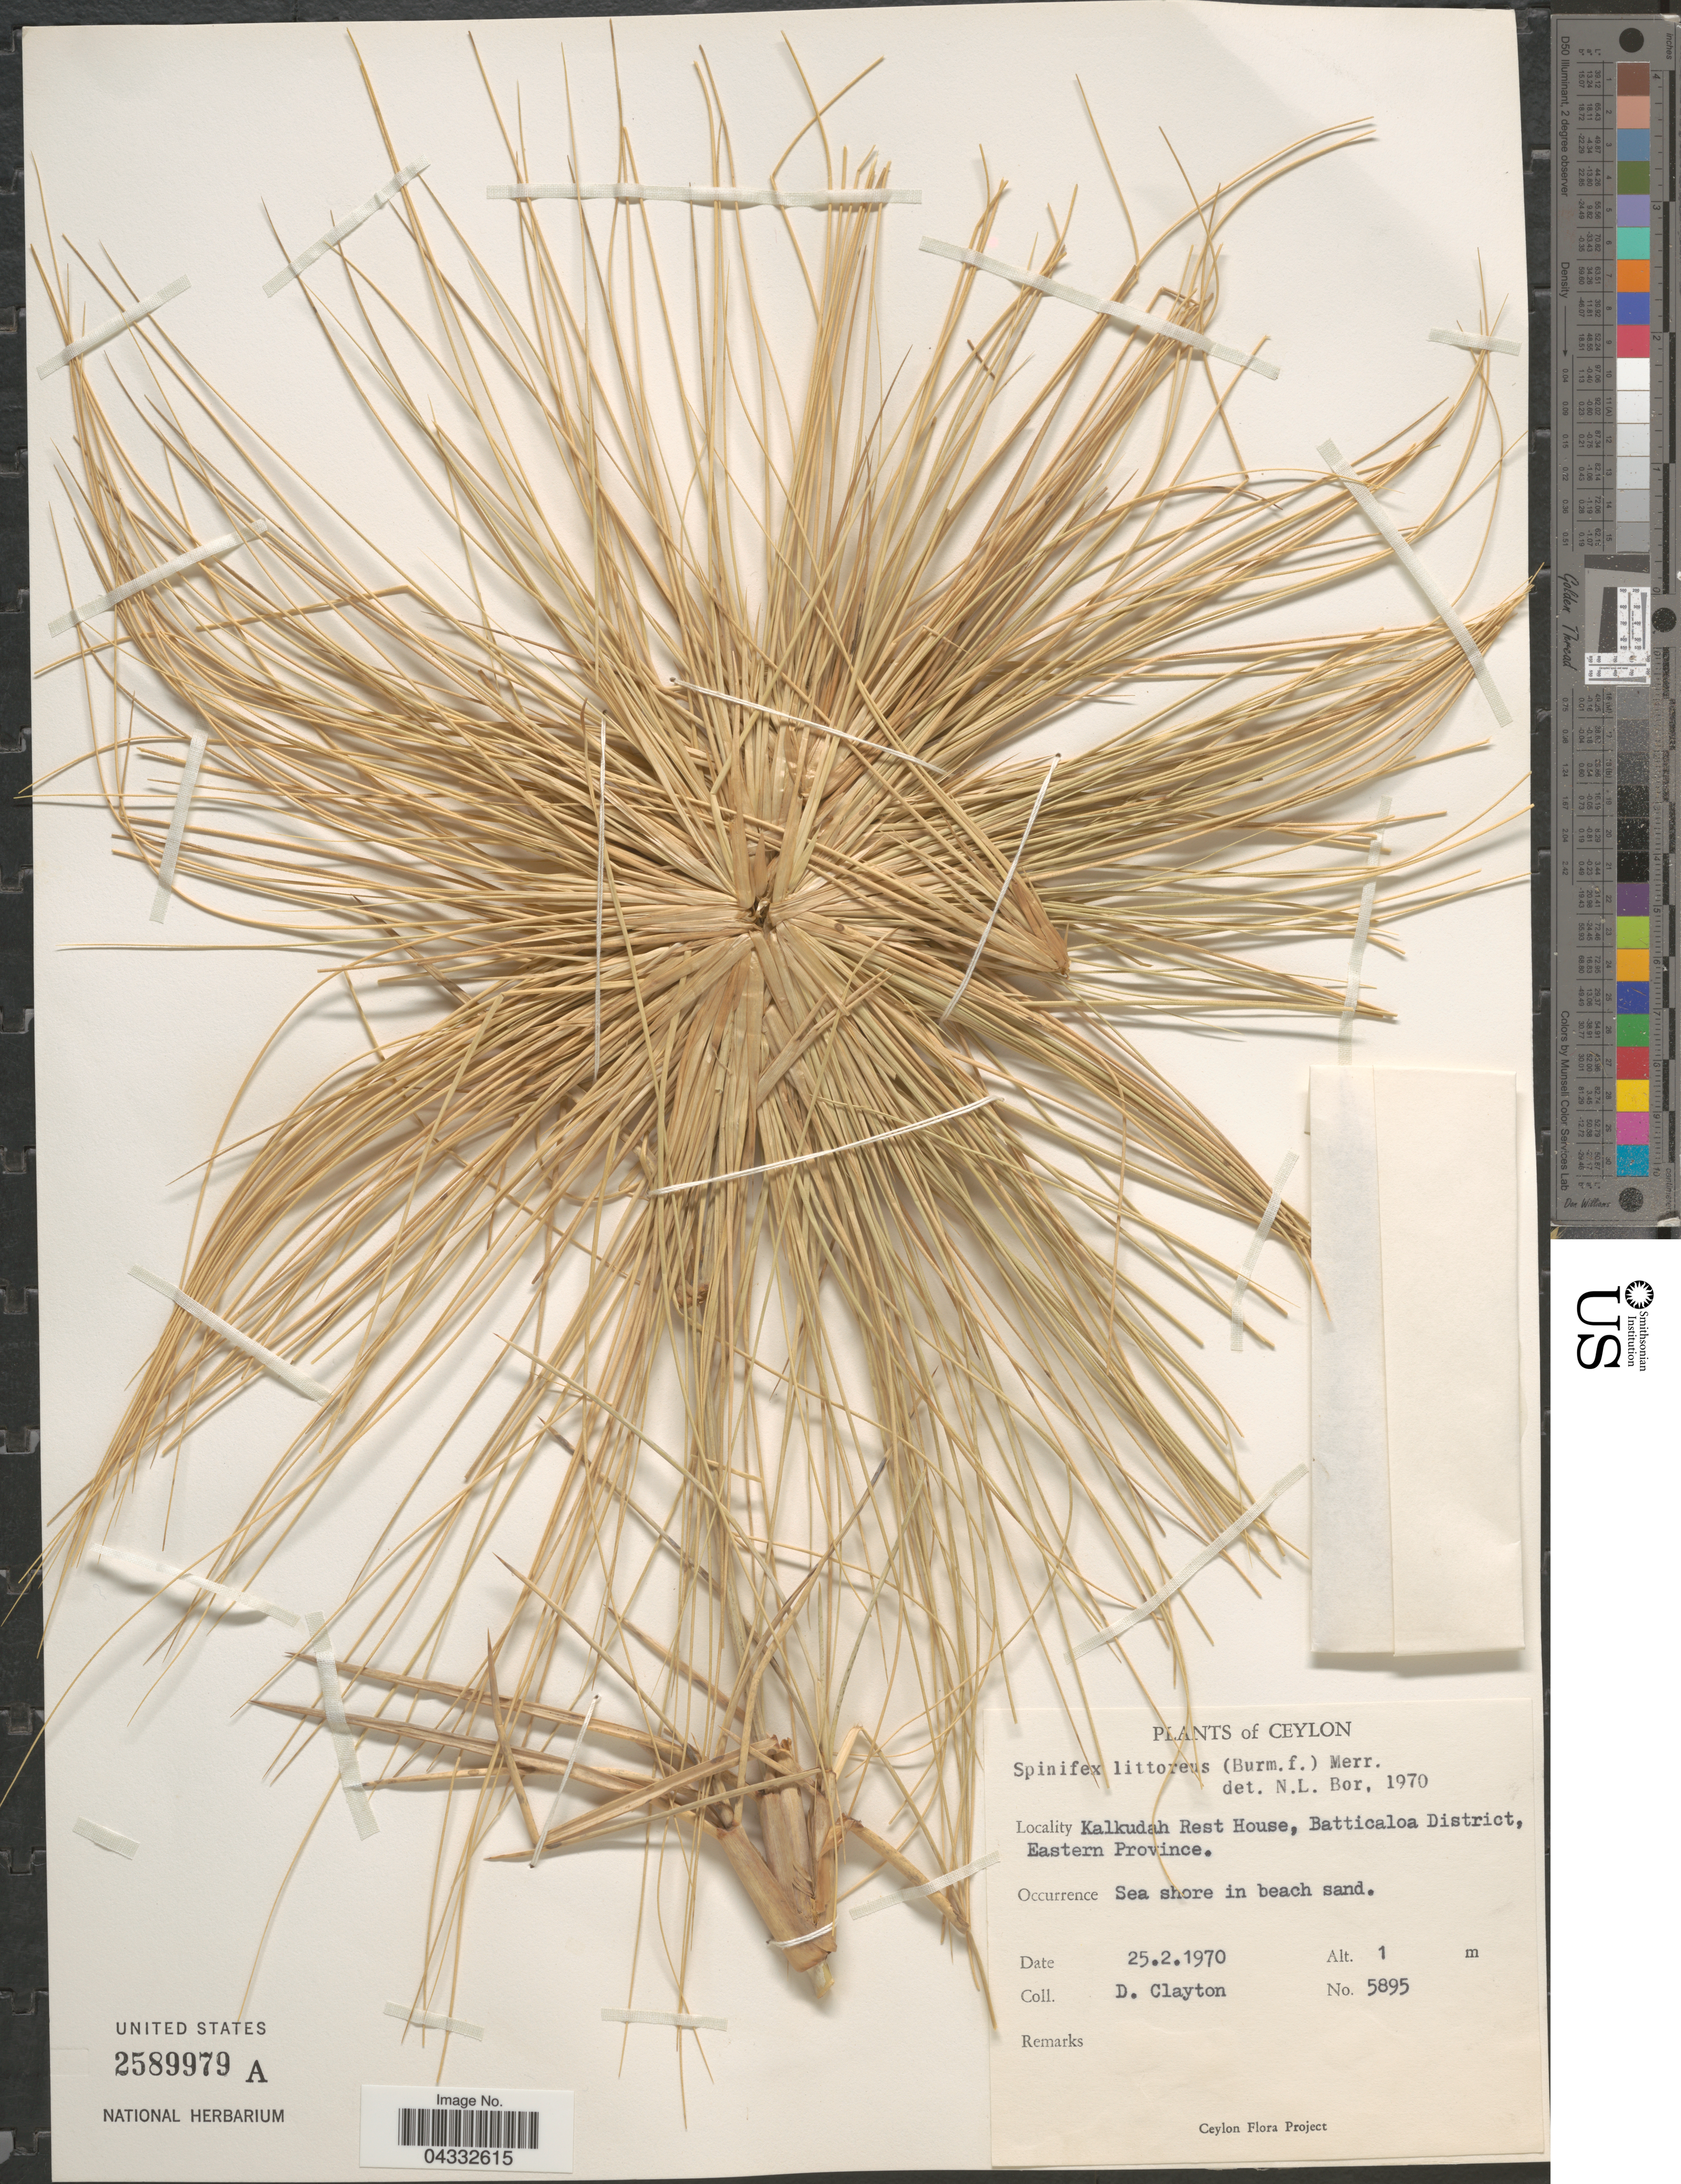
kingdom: Plantae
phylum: Tracheophyta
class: Liliopsida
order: Poales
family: Poaceae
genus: Spinifex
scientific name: Spinifex littoreus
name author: (Burm. f.) Merr.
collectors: D. Clayton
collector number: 5895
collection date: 1970-02-25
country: Sri Lanka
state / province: Eastern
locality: Ceylon. Kalkudah Rest House, Batticaloa District.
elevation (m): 1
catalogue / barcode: US 2589979A